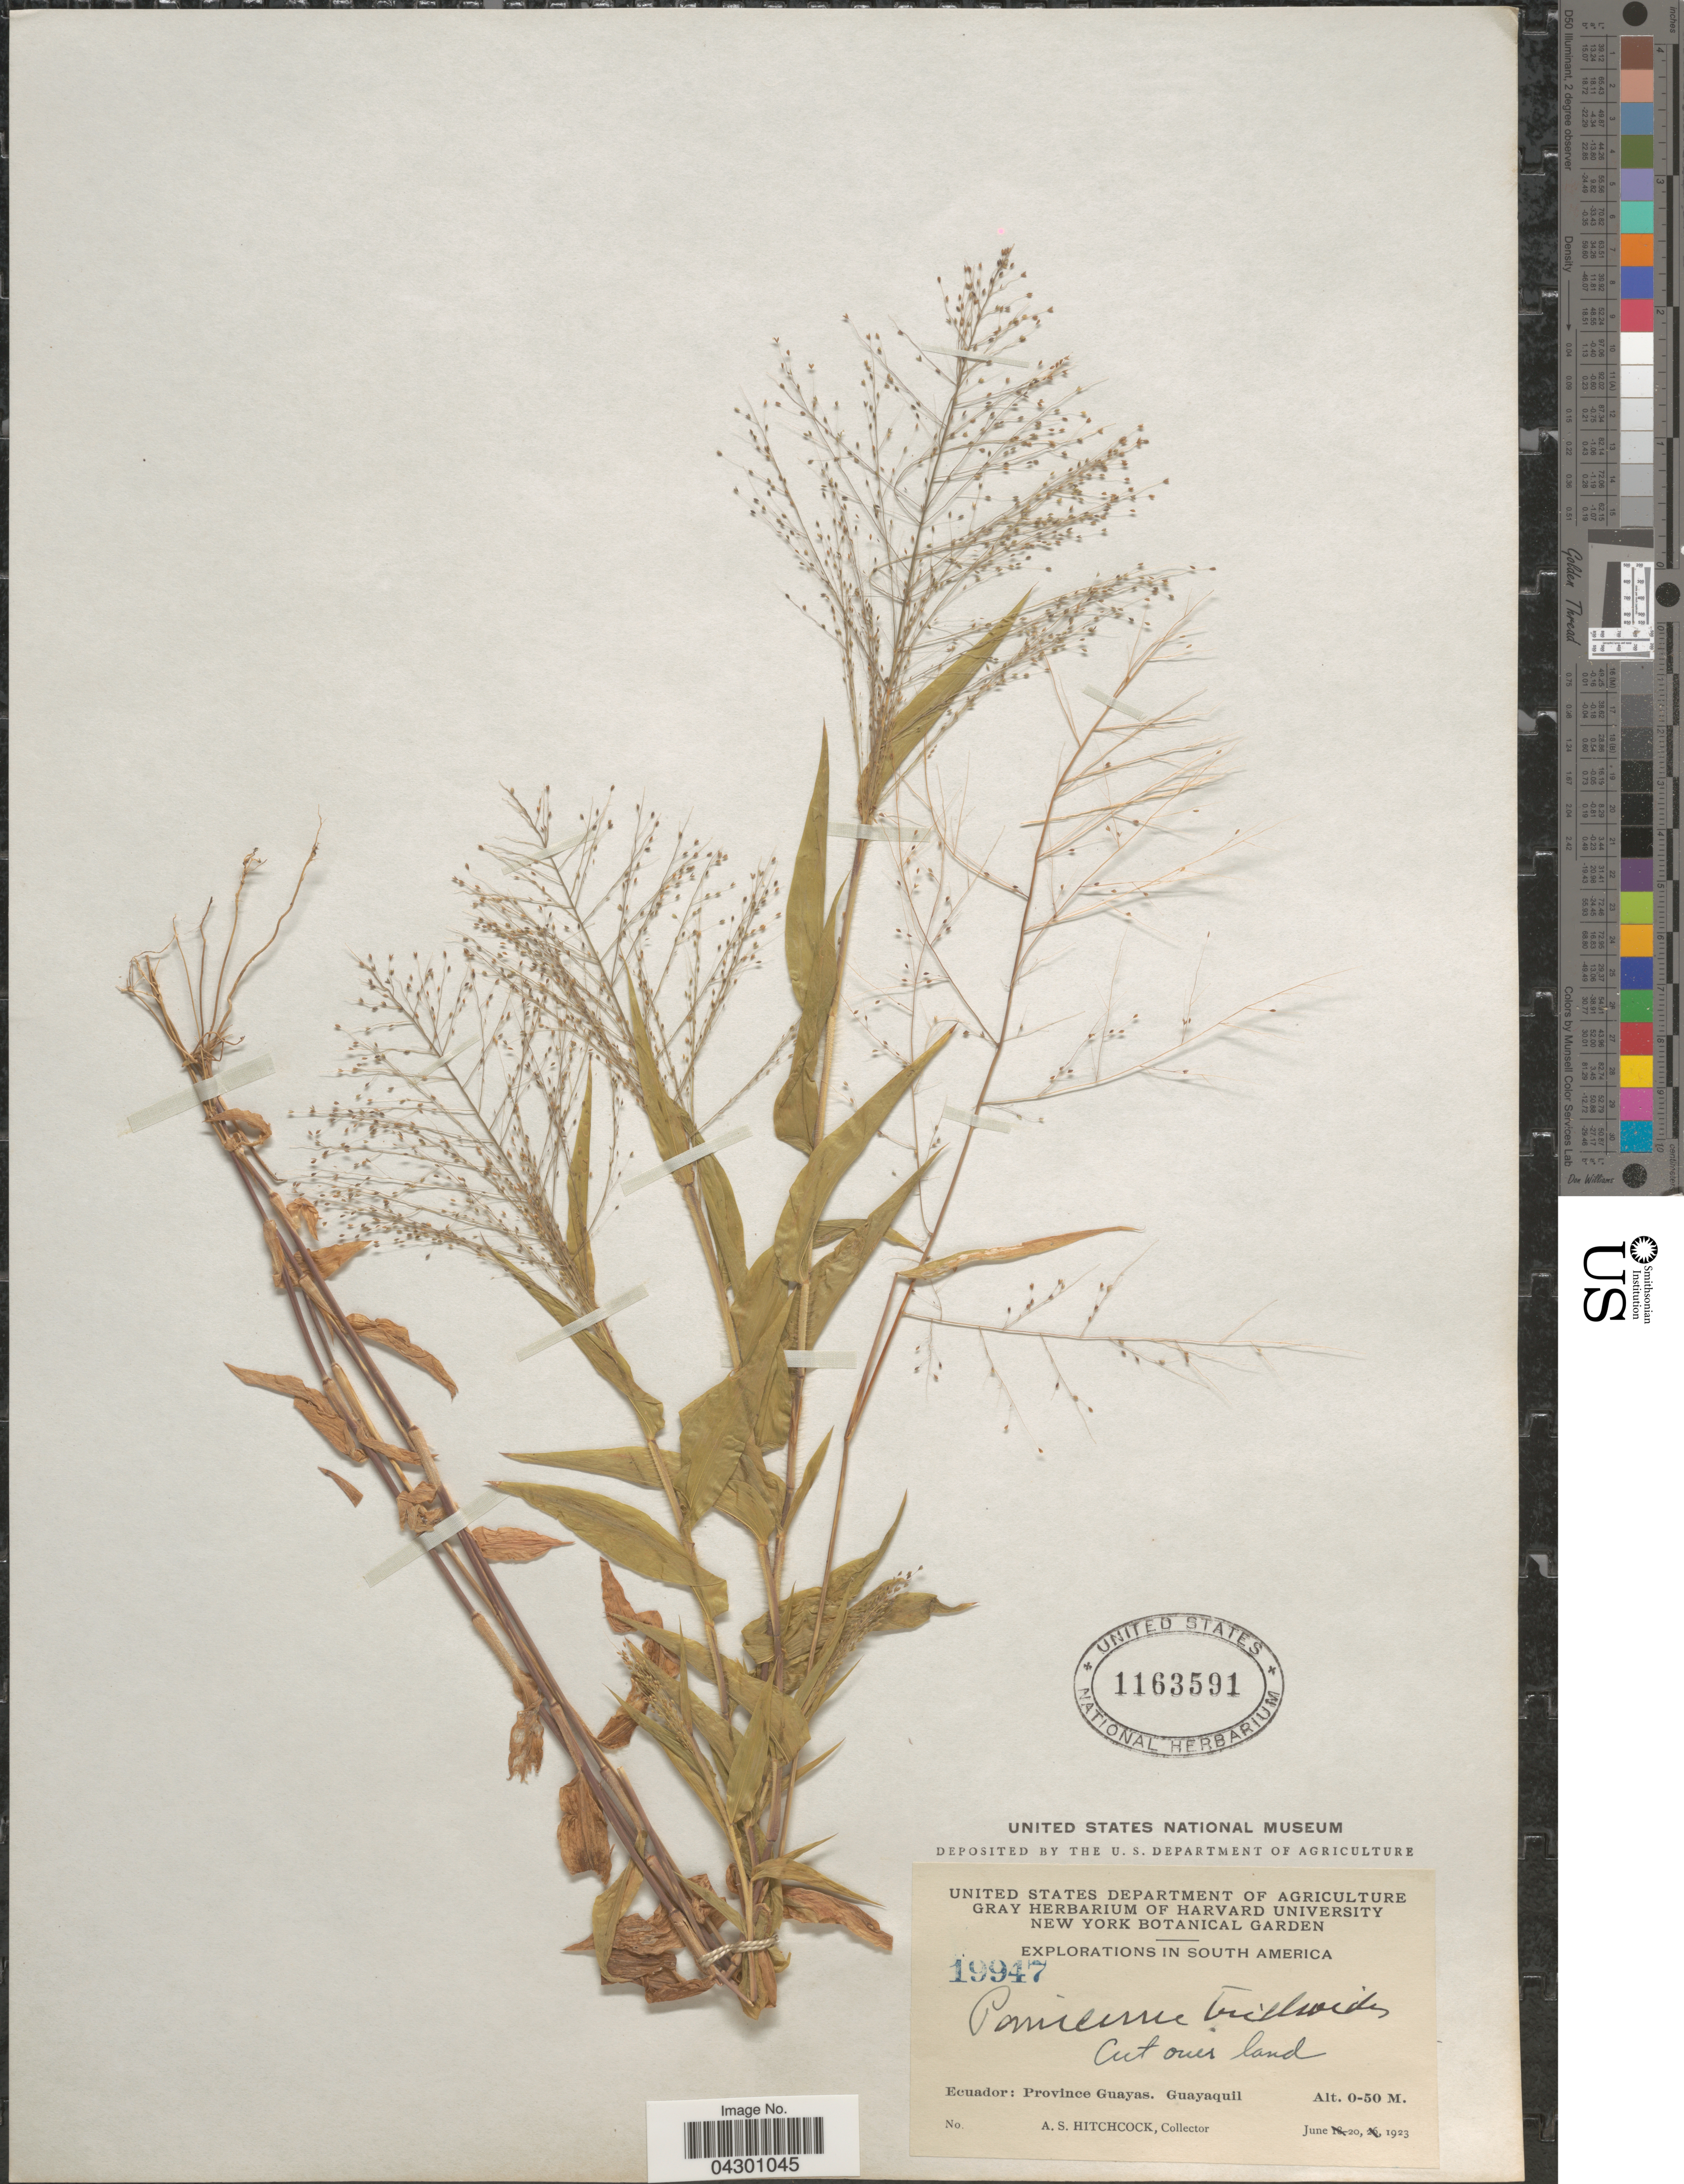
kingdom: Plantae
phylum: Tracheophyta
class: Liliopsida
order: Poales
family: Poaceae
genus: Panicum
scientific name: Panicum trichoides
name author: Sw.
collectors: A. S. Hitchcock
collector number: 19947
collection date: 1923-06-20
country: Ecuador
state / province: Guayas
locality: Explorations in South America. Guayaquil.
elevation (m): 0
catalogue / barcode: US 1163591